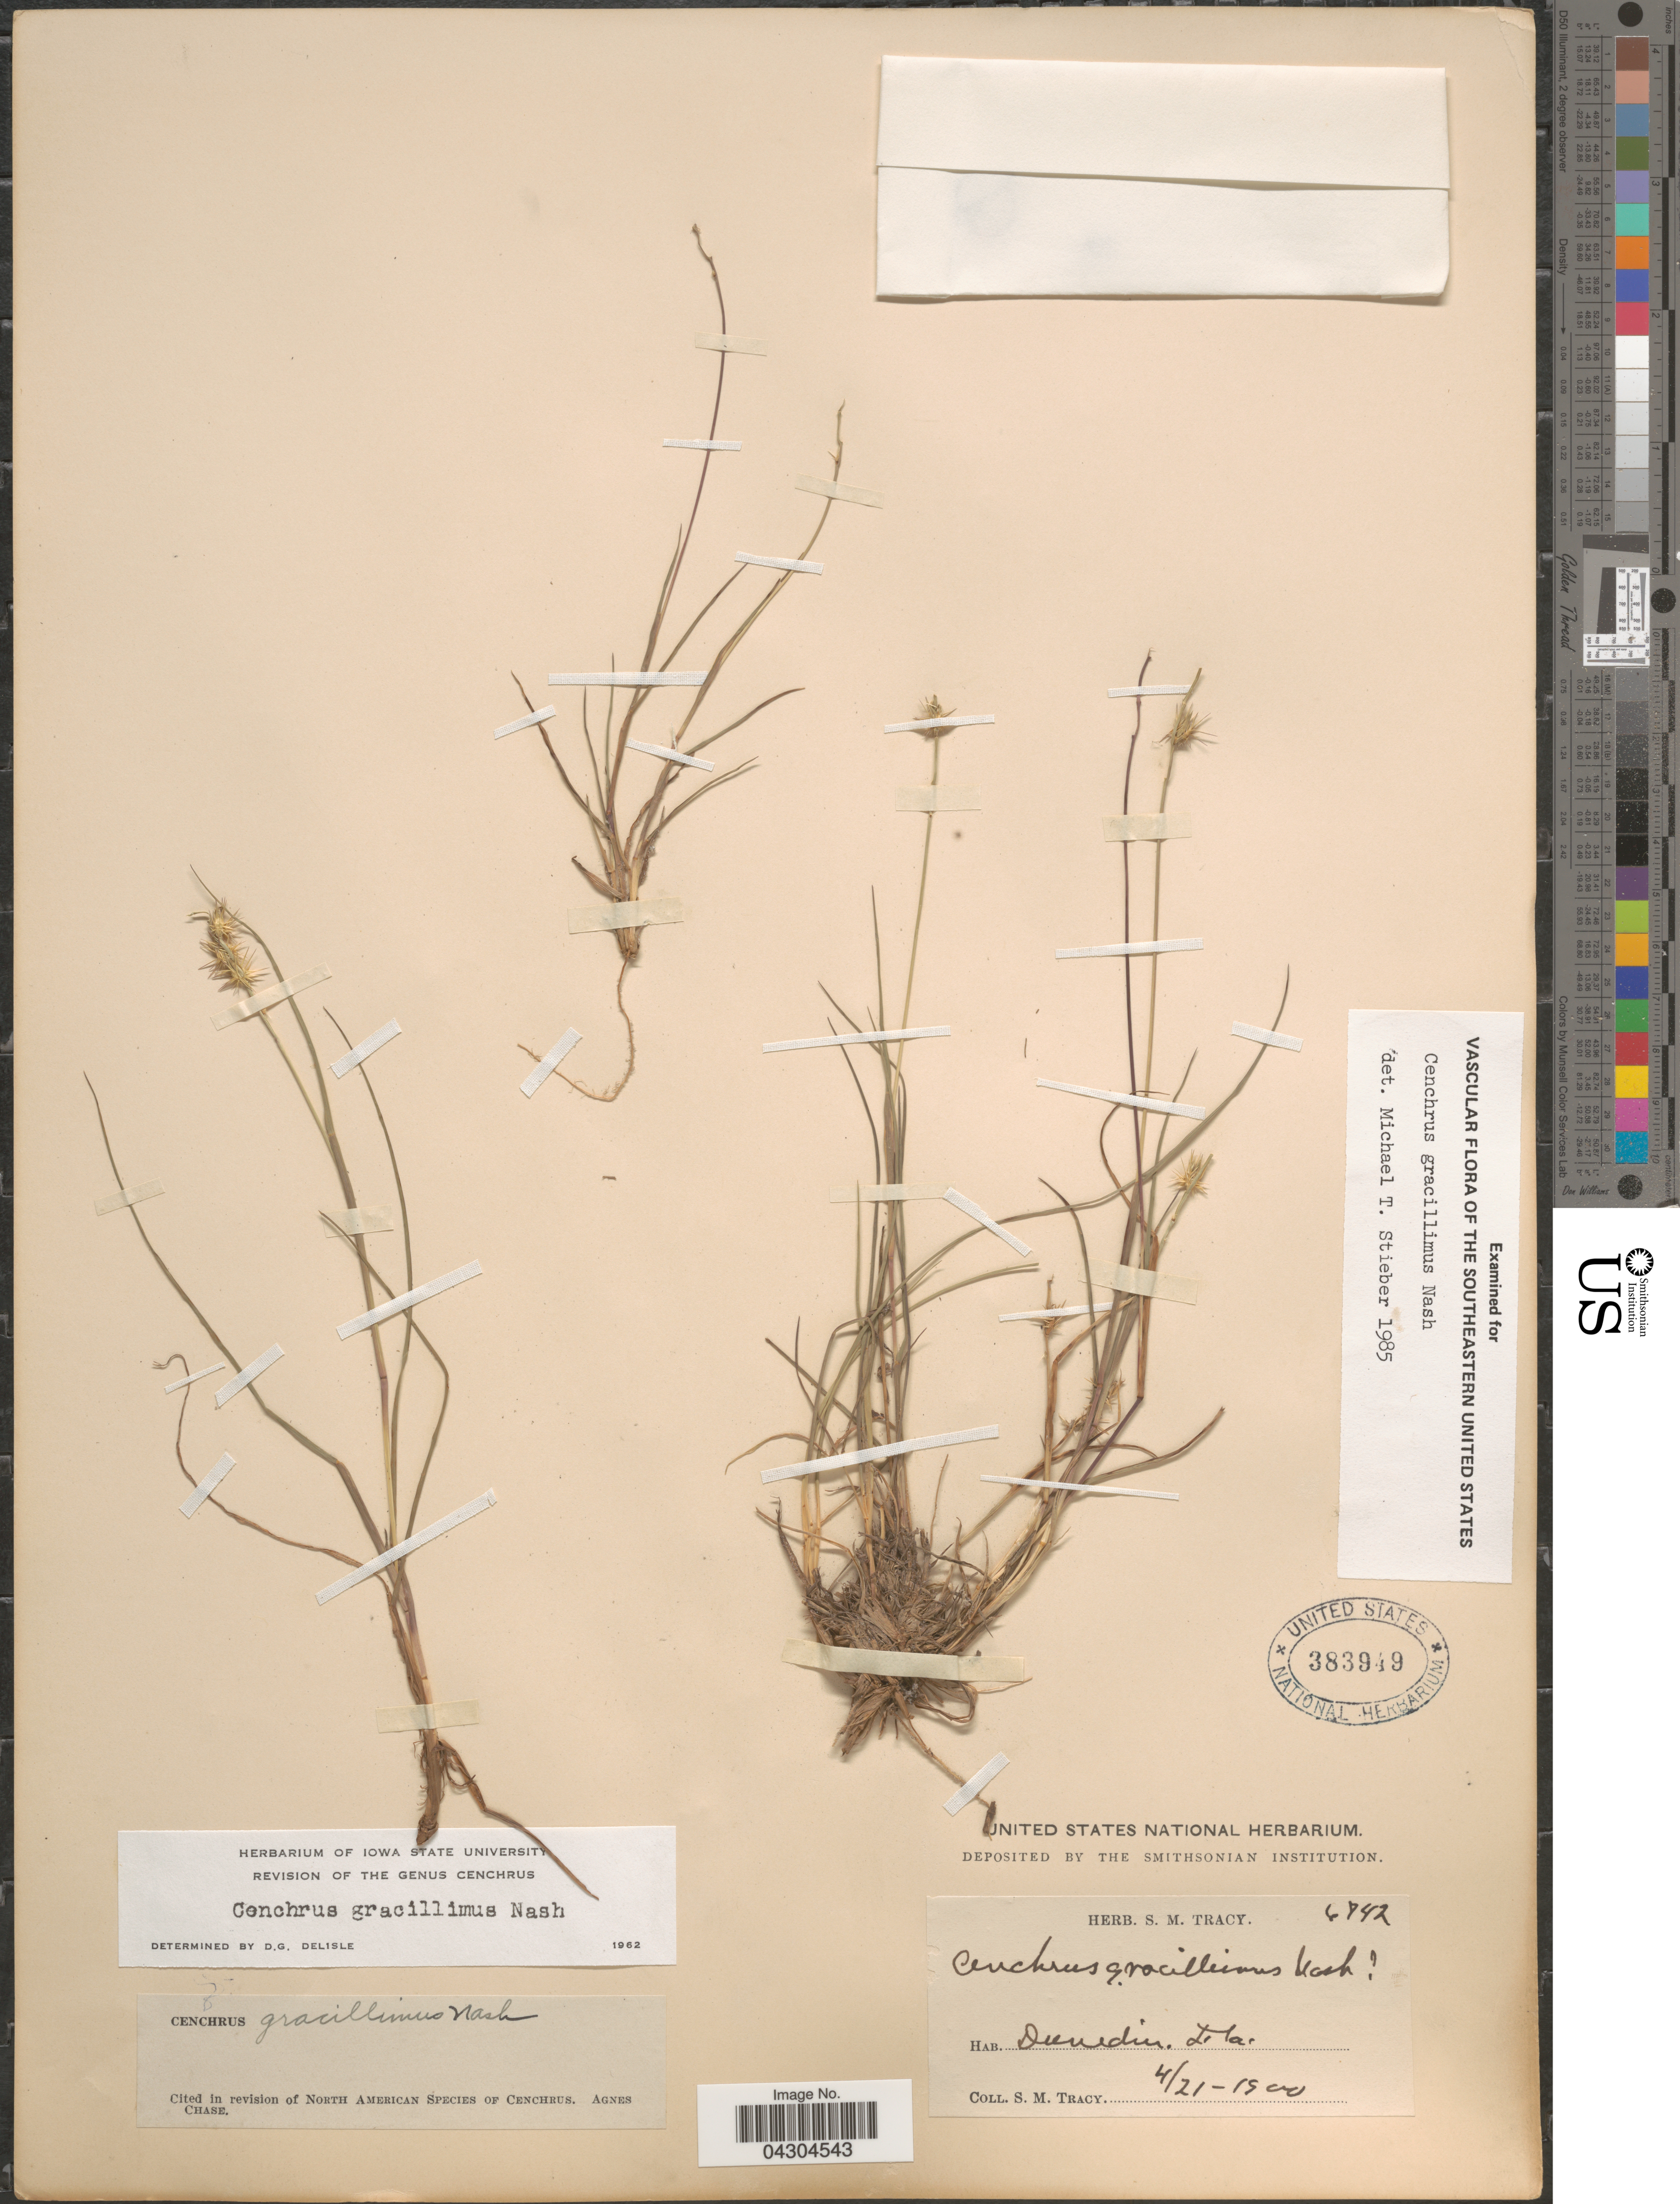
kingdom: Plantae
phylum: Tracheophyta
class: Liliopsida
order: Poales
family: Poaceae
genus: Cenchrus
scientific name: Cenchrus gracillimus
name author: Nash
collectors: S. M. Tracy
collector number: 6742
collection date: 1900-04-21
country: United States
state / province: Florida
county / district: Pinellas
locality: Dunedin.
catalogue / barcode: US 383949